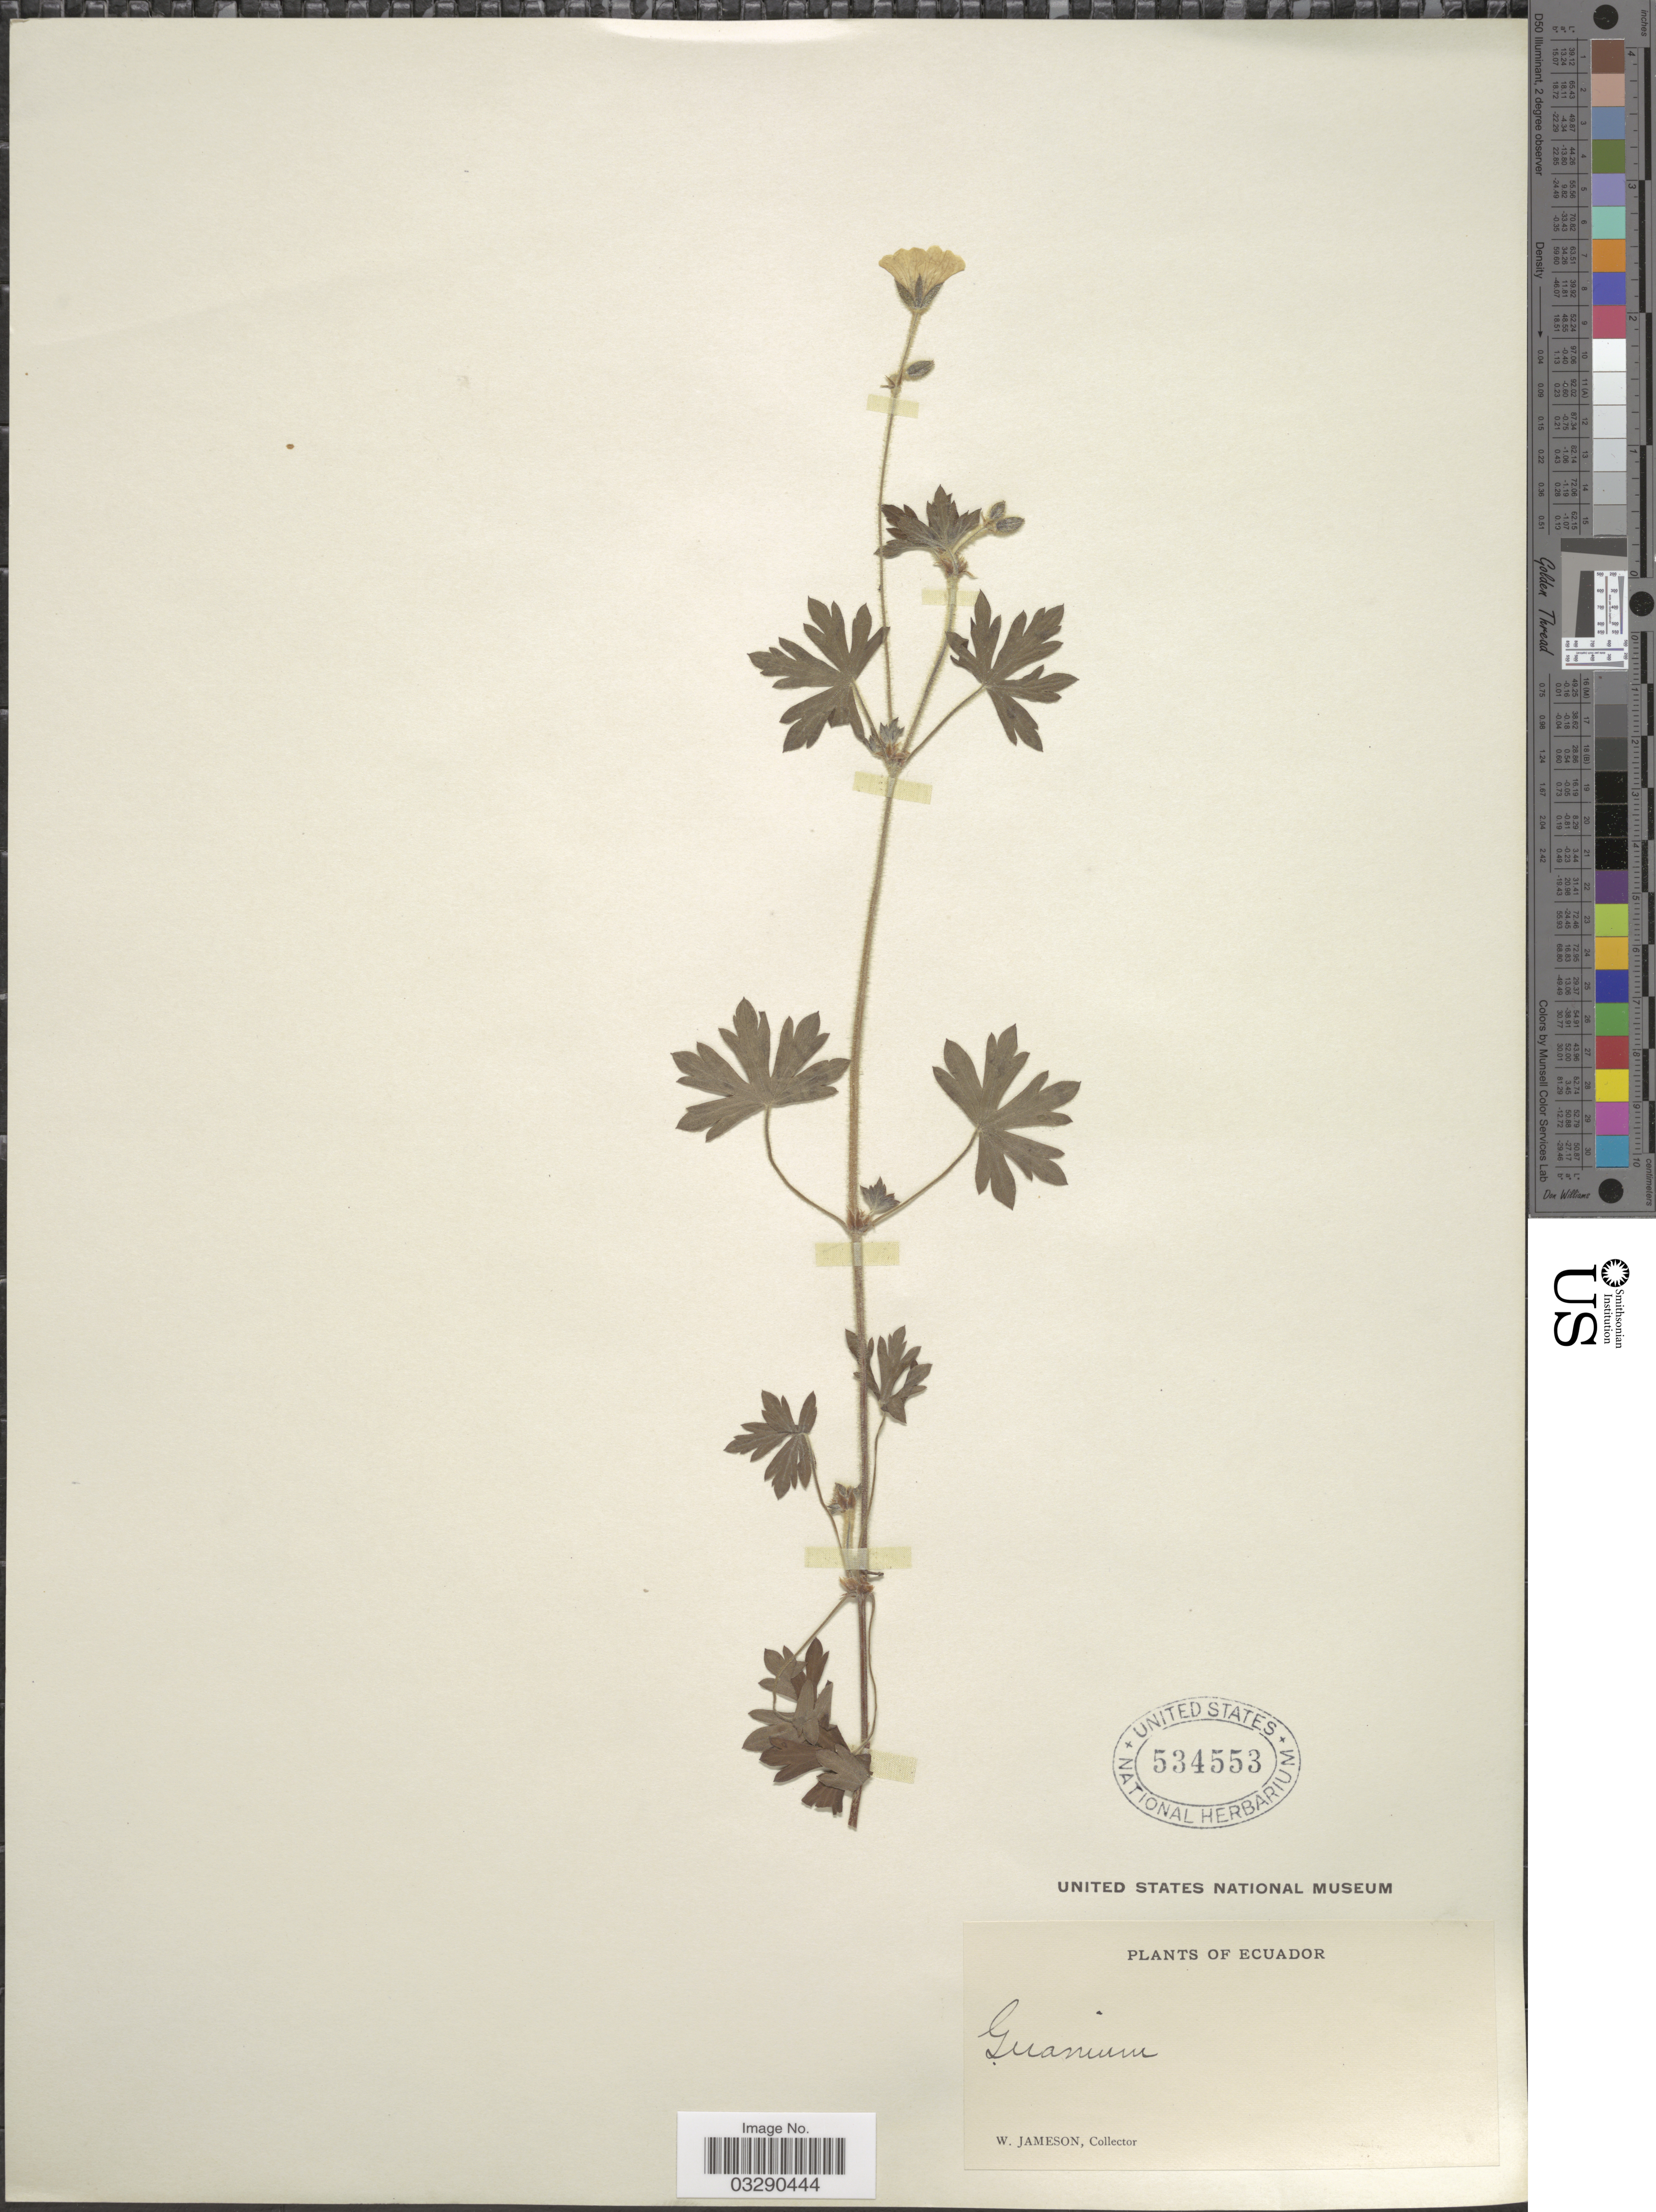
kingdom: Plantae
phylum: Tracheophyta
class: Magnoliopsida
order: Geraniales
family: Geraniaceae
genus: Geranium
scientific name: Geranium sp.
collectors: W. Jameson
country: Ecuador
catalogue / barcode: US 534553